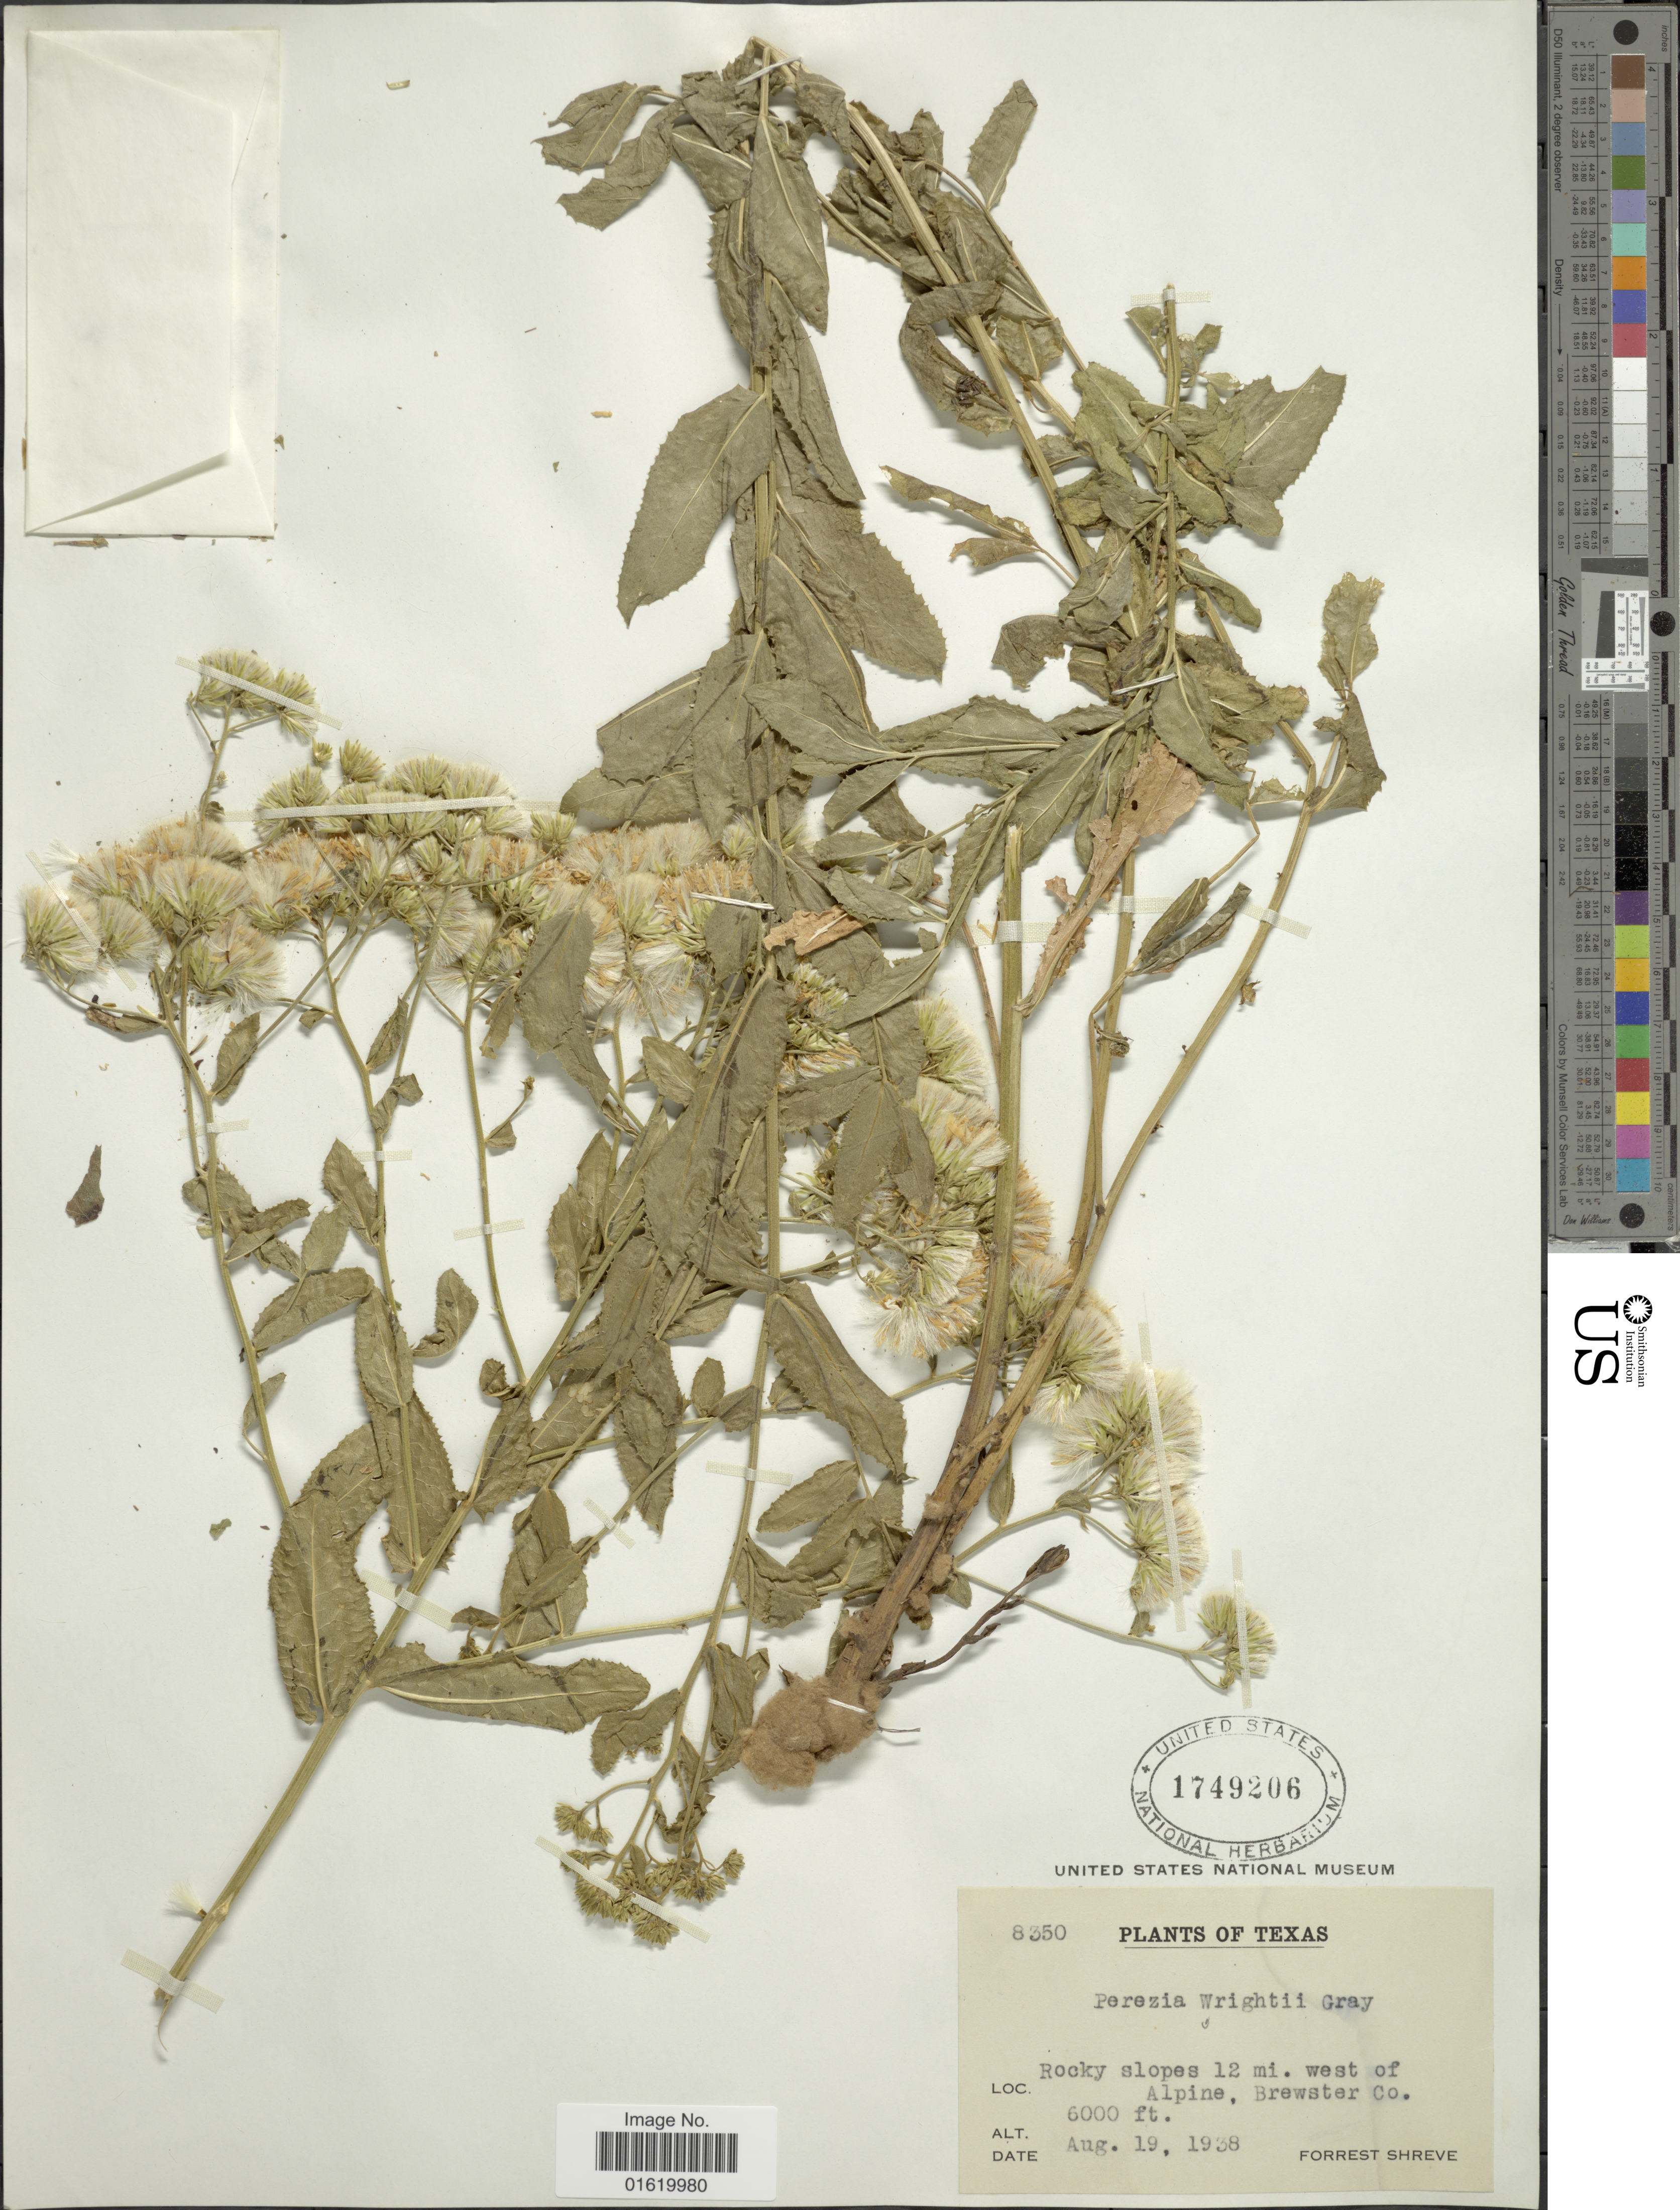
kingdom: Plantae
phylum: Tracheophyta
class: Magnoliopsida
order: Asterales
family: Asteraceae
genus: Acourtia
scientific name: Acourtia wrightii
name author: (A. Gray) Reveal & R.M. King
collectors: F. Shreve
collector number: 8350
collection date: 1938-08-19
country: United States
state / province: Texas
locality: Rcoky slope 12 mi. west of Alpine, Brewster Co.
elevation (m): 1829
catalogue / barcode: US 1749206